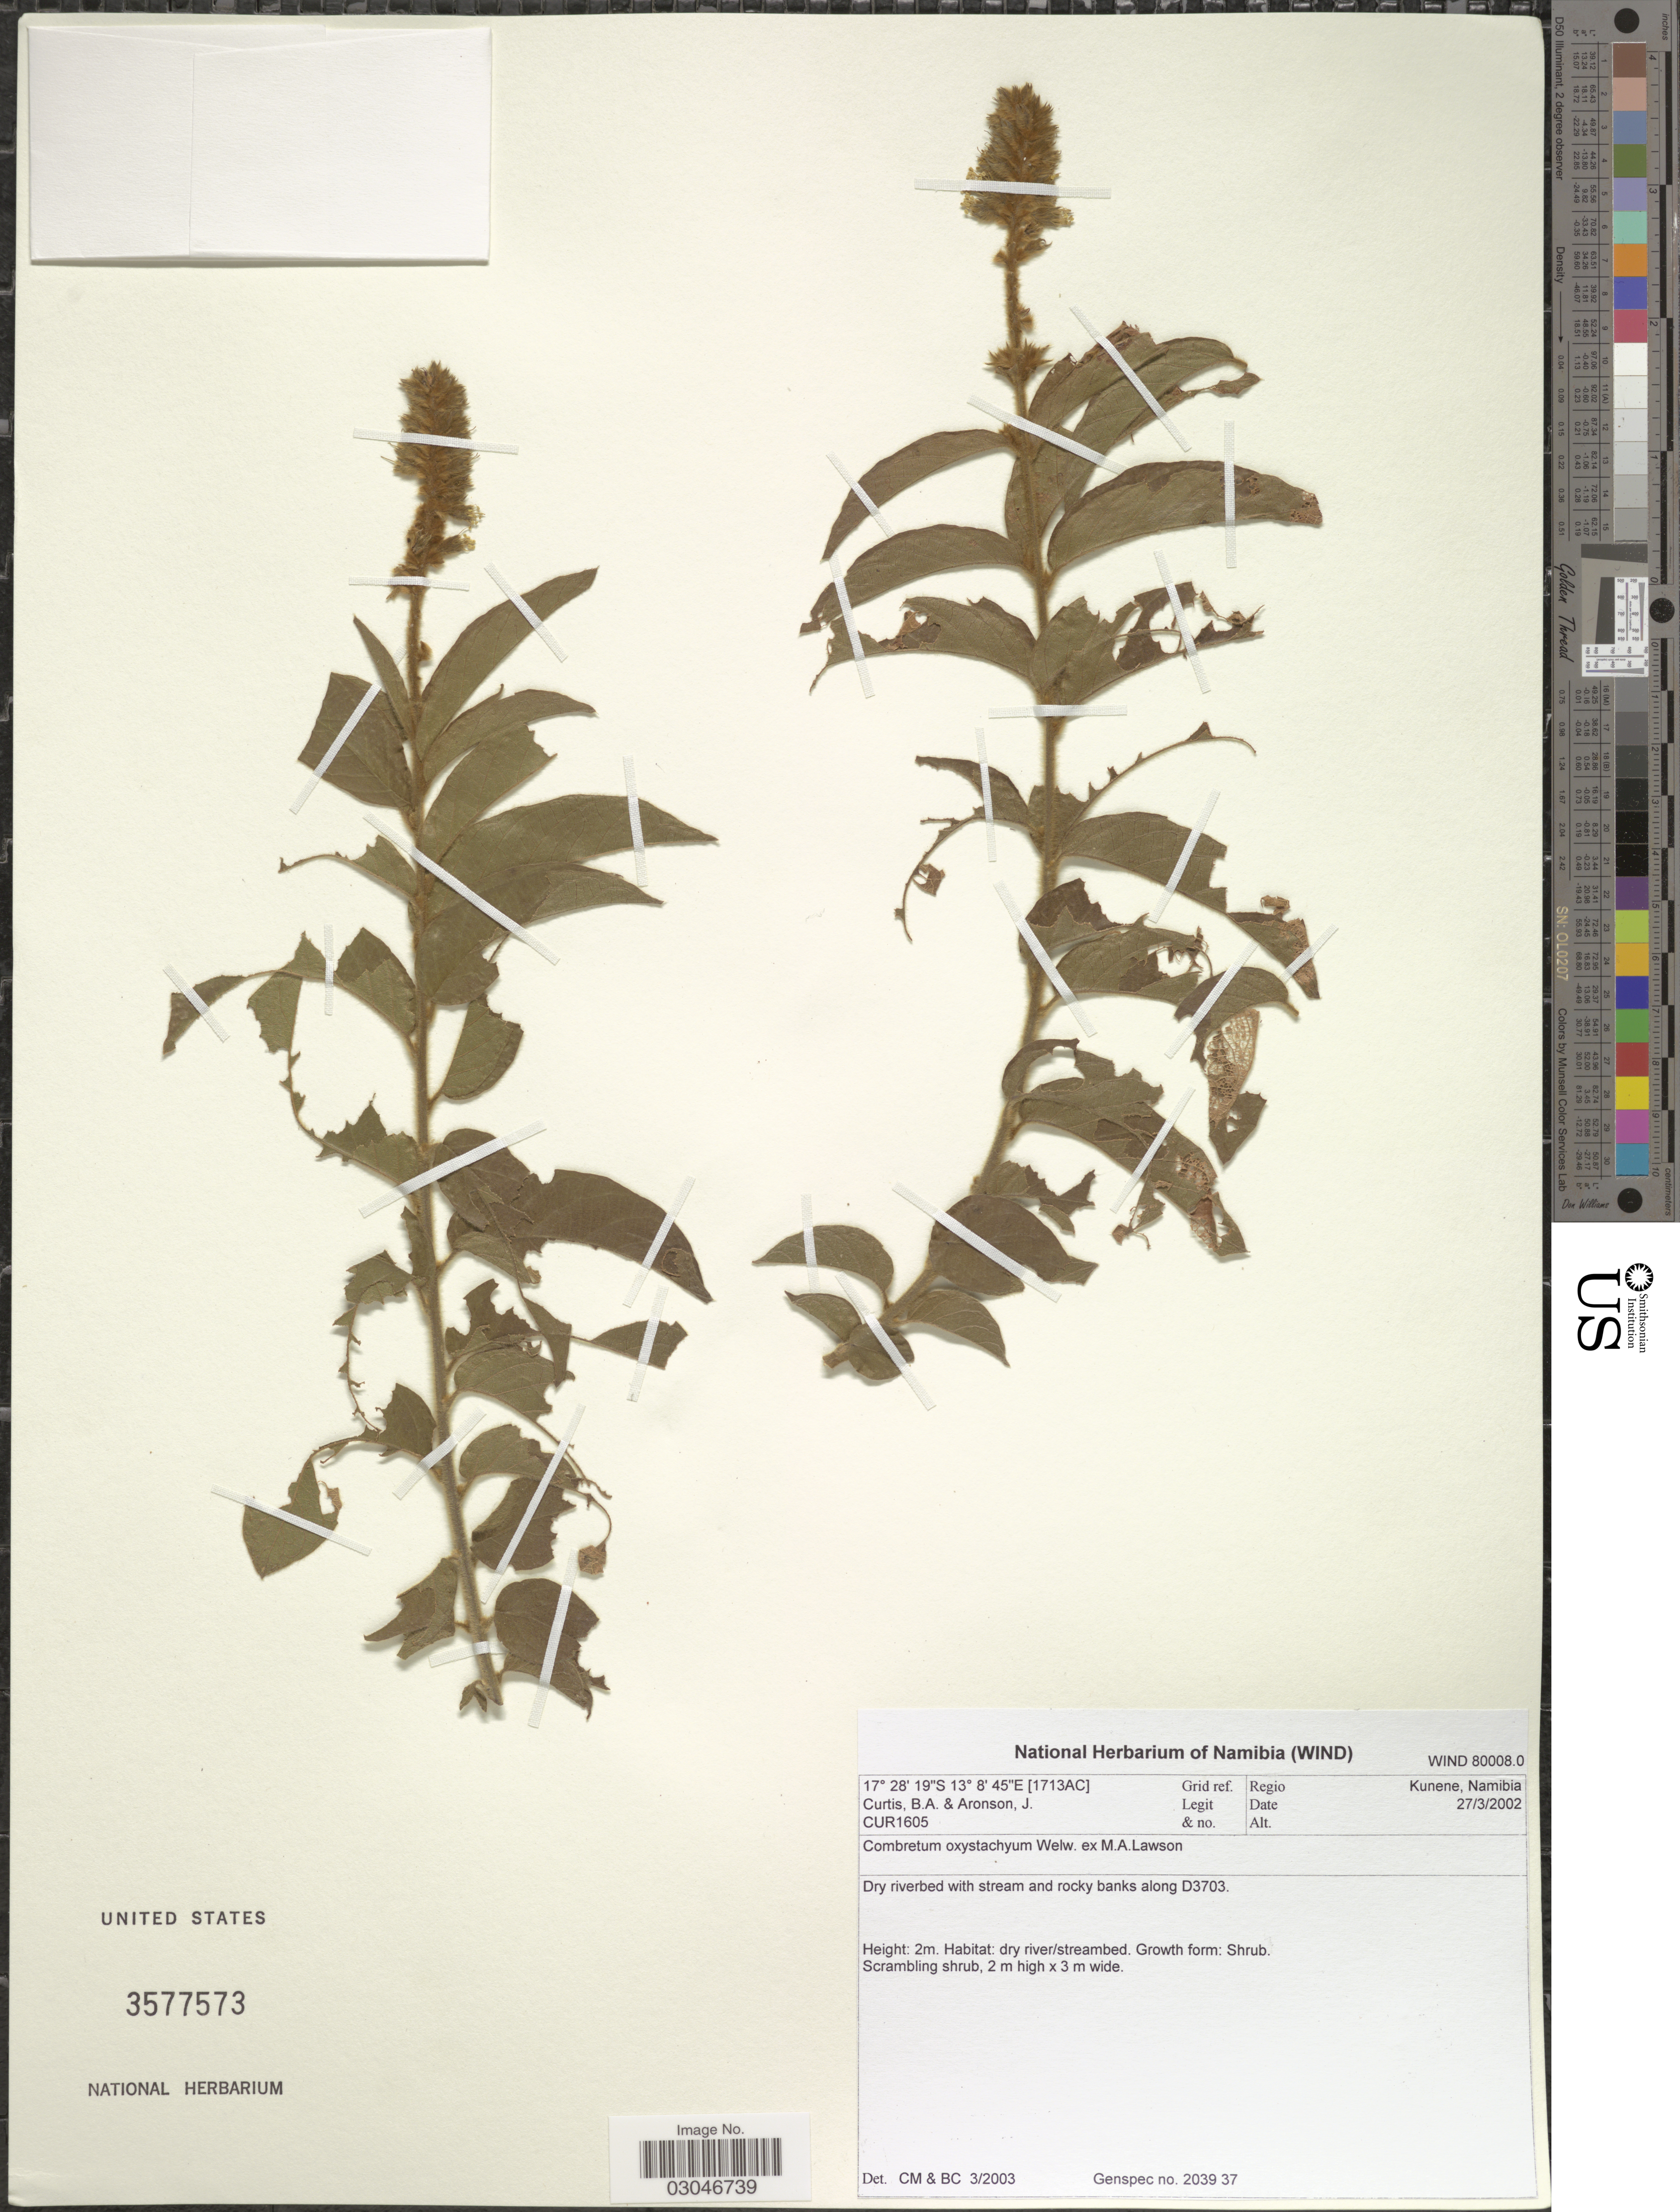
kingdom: Plantae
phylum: Tracheophyta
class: Magnoliopsida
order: Myrtales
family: Combretaceae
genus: Combretum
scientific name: Combretum oxystachyum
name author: Welw. ex M.A. Lawson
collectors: B. A. Curtis & J. Aronson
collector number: CUR1605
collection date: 2002-03-27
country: Namibia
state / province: Kunene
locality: [1713AC] Grid ref. Dry riverbed with stream and rocky banks along D3703.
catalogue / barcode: US 3577573